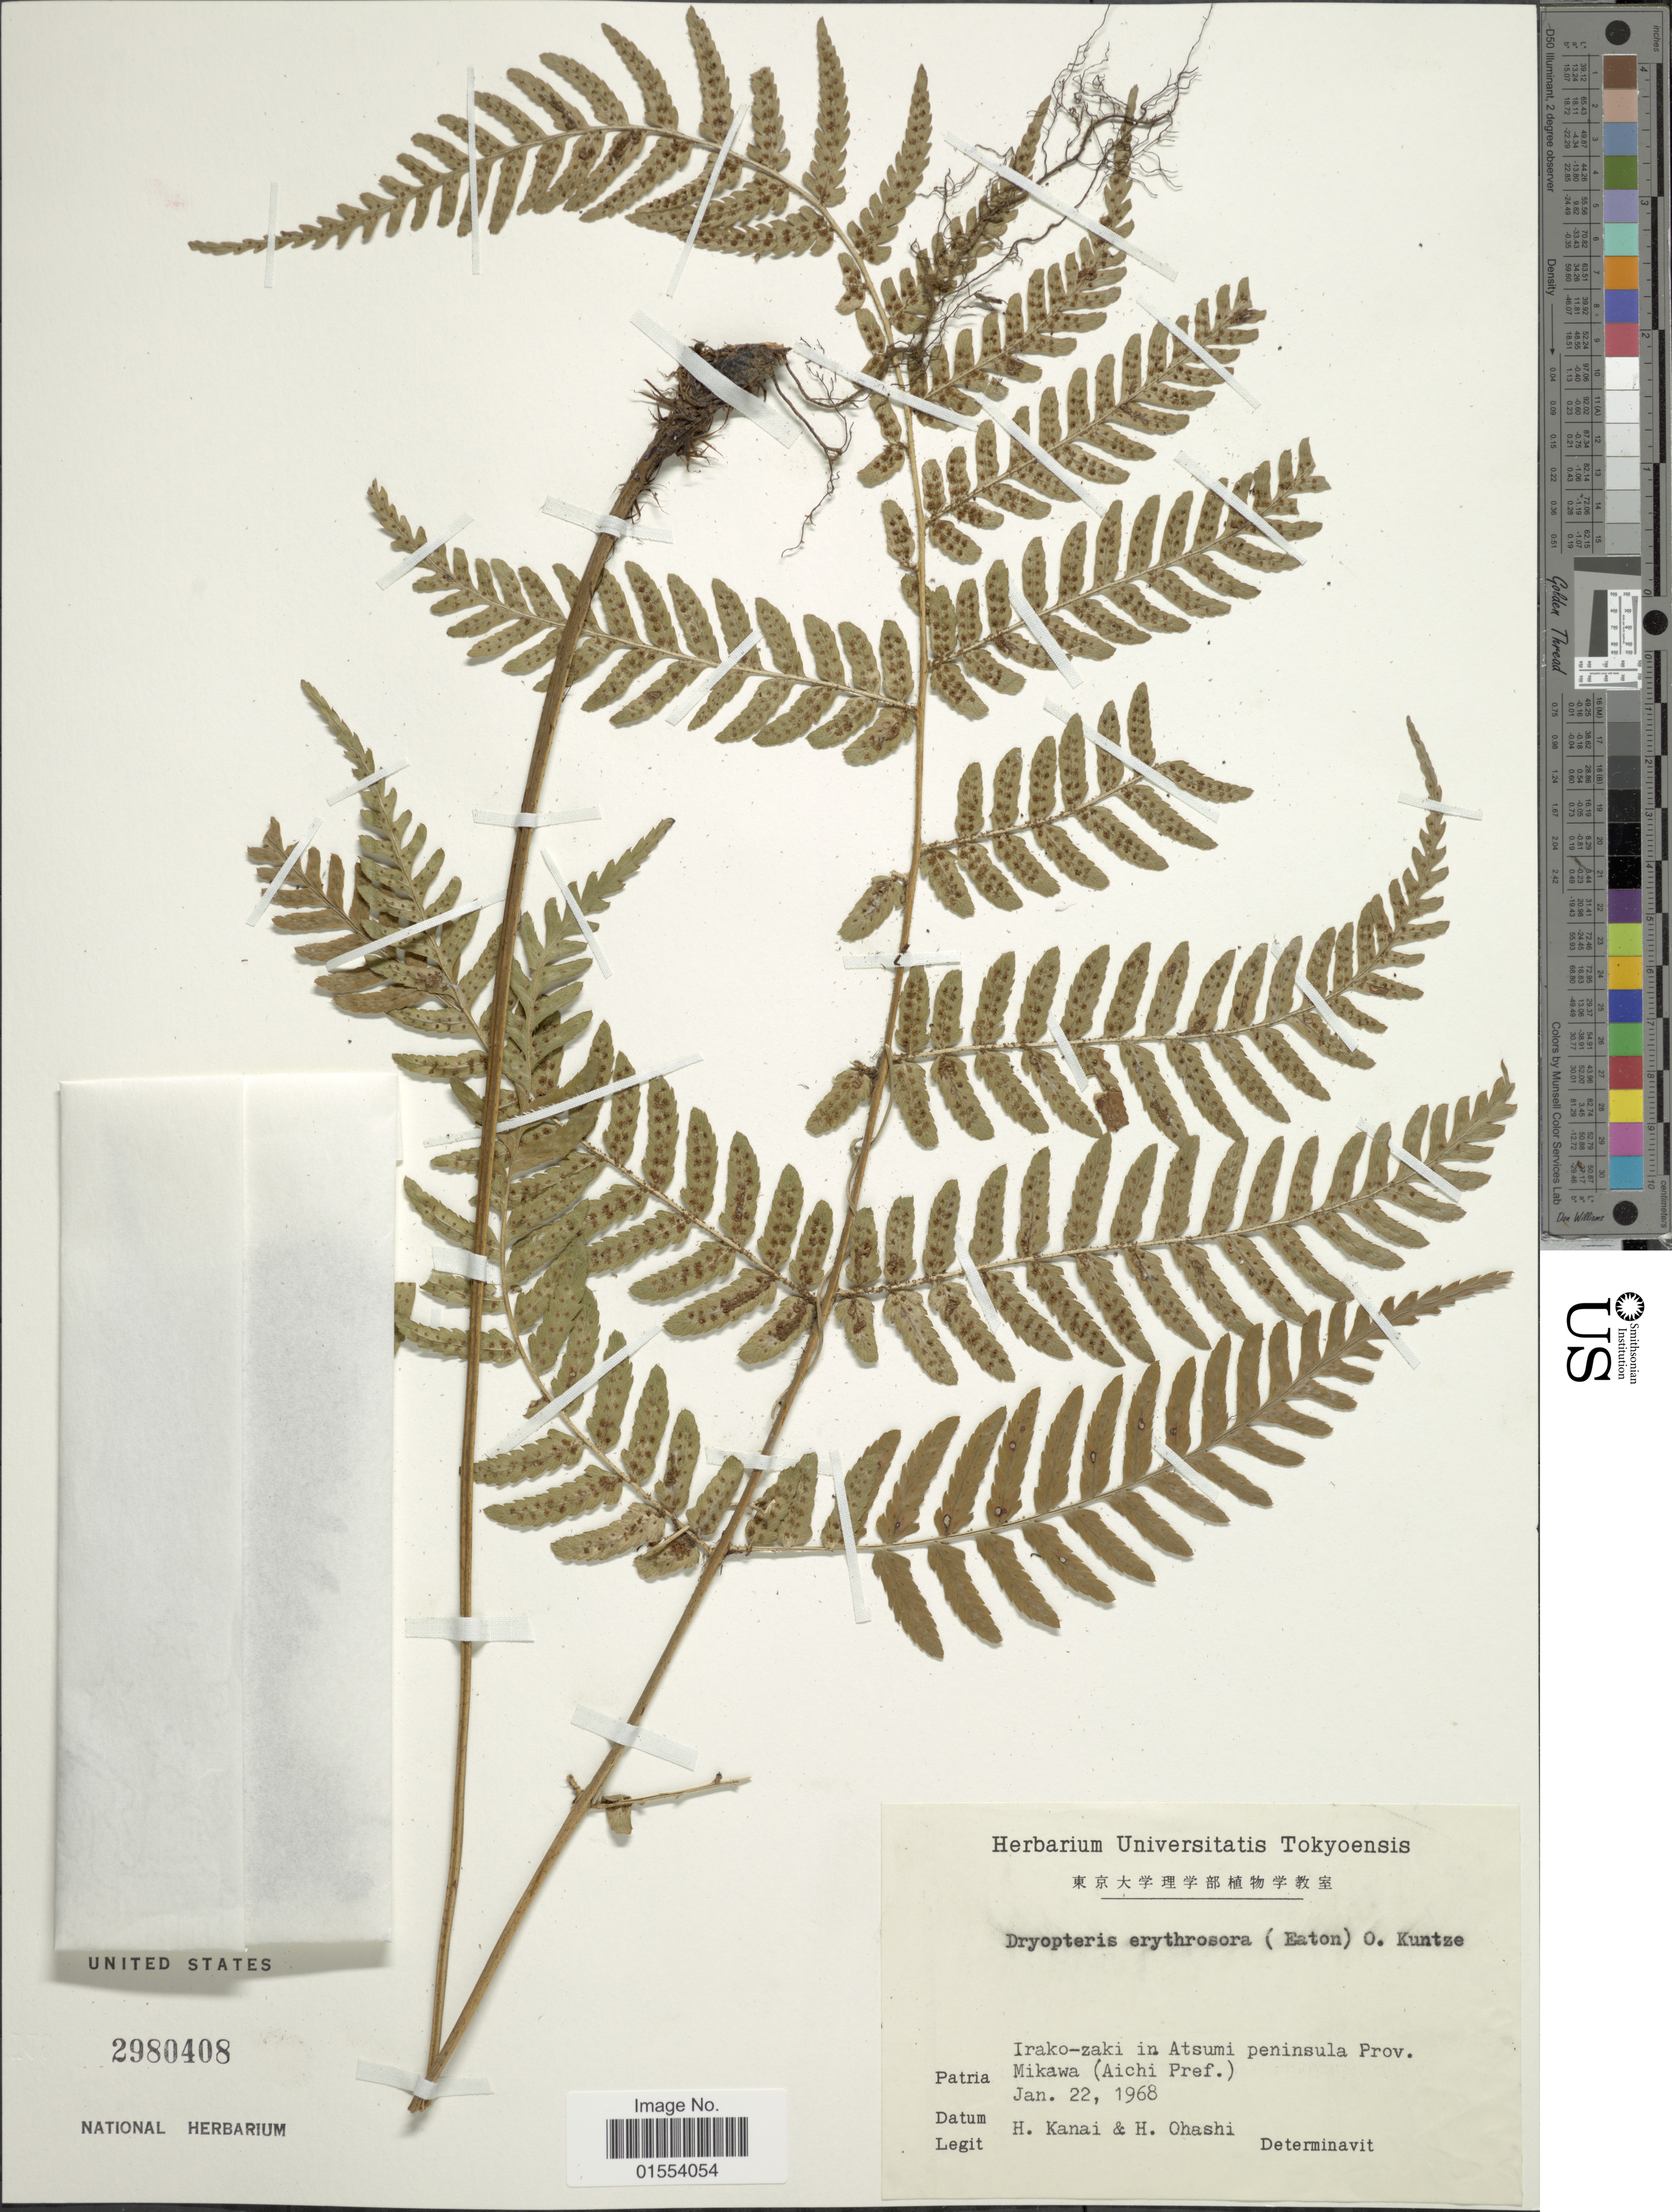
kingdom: Plantae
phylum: Tracheophyta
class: Polypodiopsida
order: Polypodiales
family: Dryopteridaceae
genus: Dryopteris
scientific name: Dryopteris erythrosora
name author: (D.C. Eaton) Kuntze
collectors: H. Kanai & H. Ohashi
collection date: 1968-01-22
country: Japan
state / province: Aiti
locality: Irako-zaki in Atsumi peninsula Prov. Mikawa (Aichi Pref.).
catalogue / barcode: US 2980408